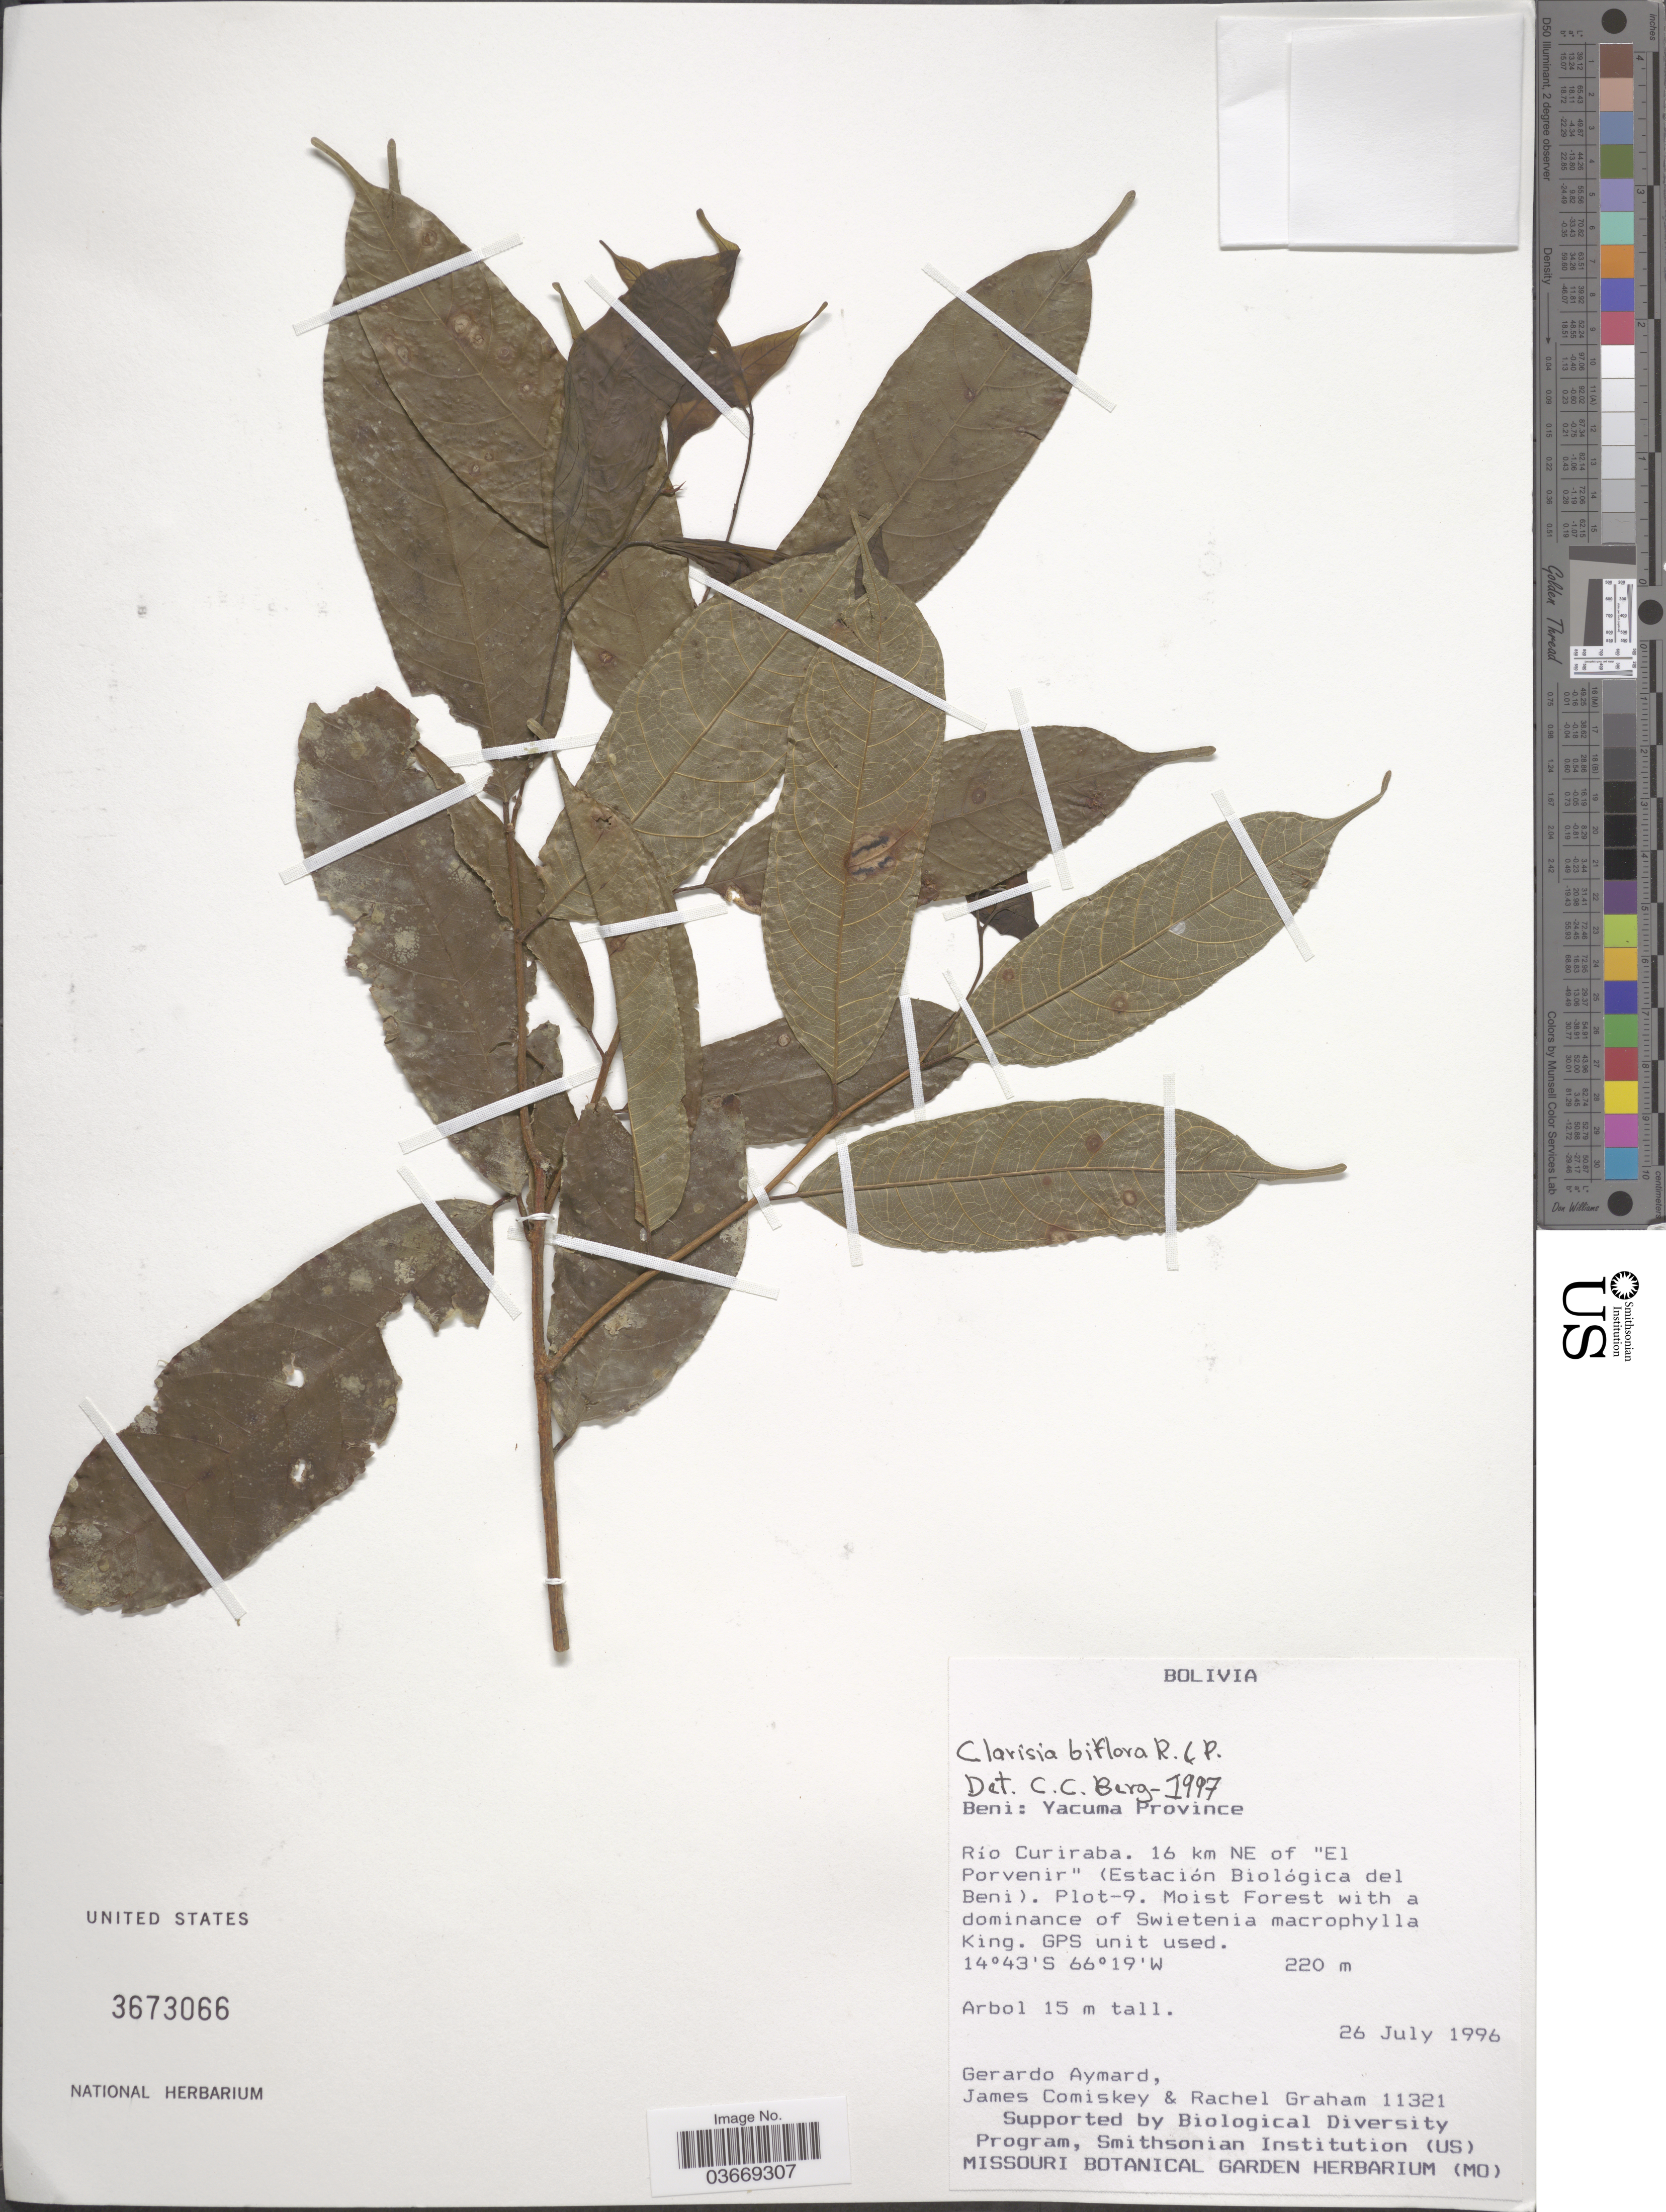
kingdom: Plantae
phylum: Tracheophyta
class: Magnoliopsida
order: Rosales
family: Moraceae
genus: Clarisia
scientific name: Clarisia biflora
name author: Ruiz & Pav.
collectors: G. A. Aymard, J. A. Comiskey & R. Graham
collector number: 11321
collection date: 1996-07-26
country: Bolivia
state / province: Beni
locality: Yacuma Province. Río Curiraba. 16 km NE of "El Porvenir" (Estación Biológica del Beni). Plot-9.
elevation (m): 220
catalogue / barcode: US 3673066